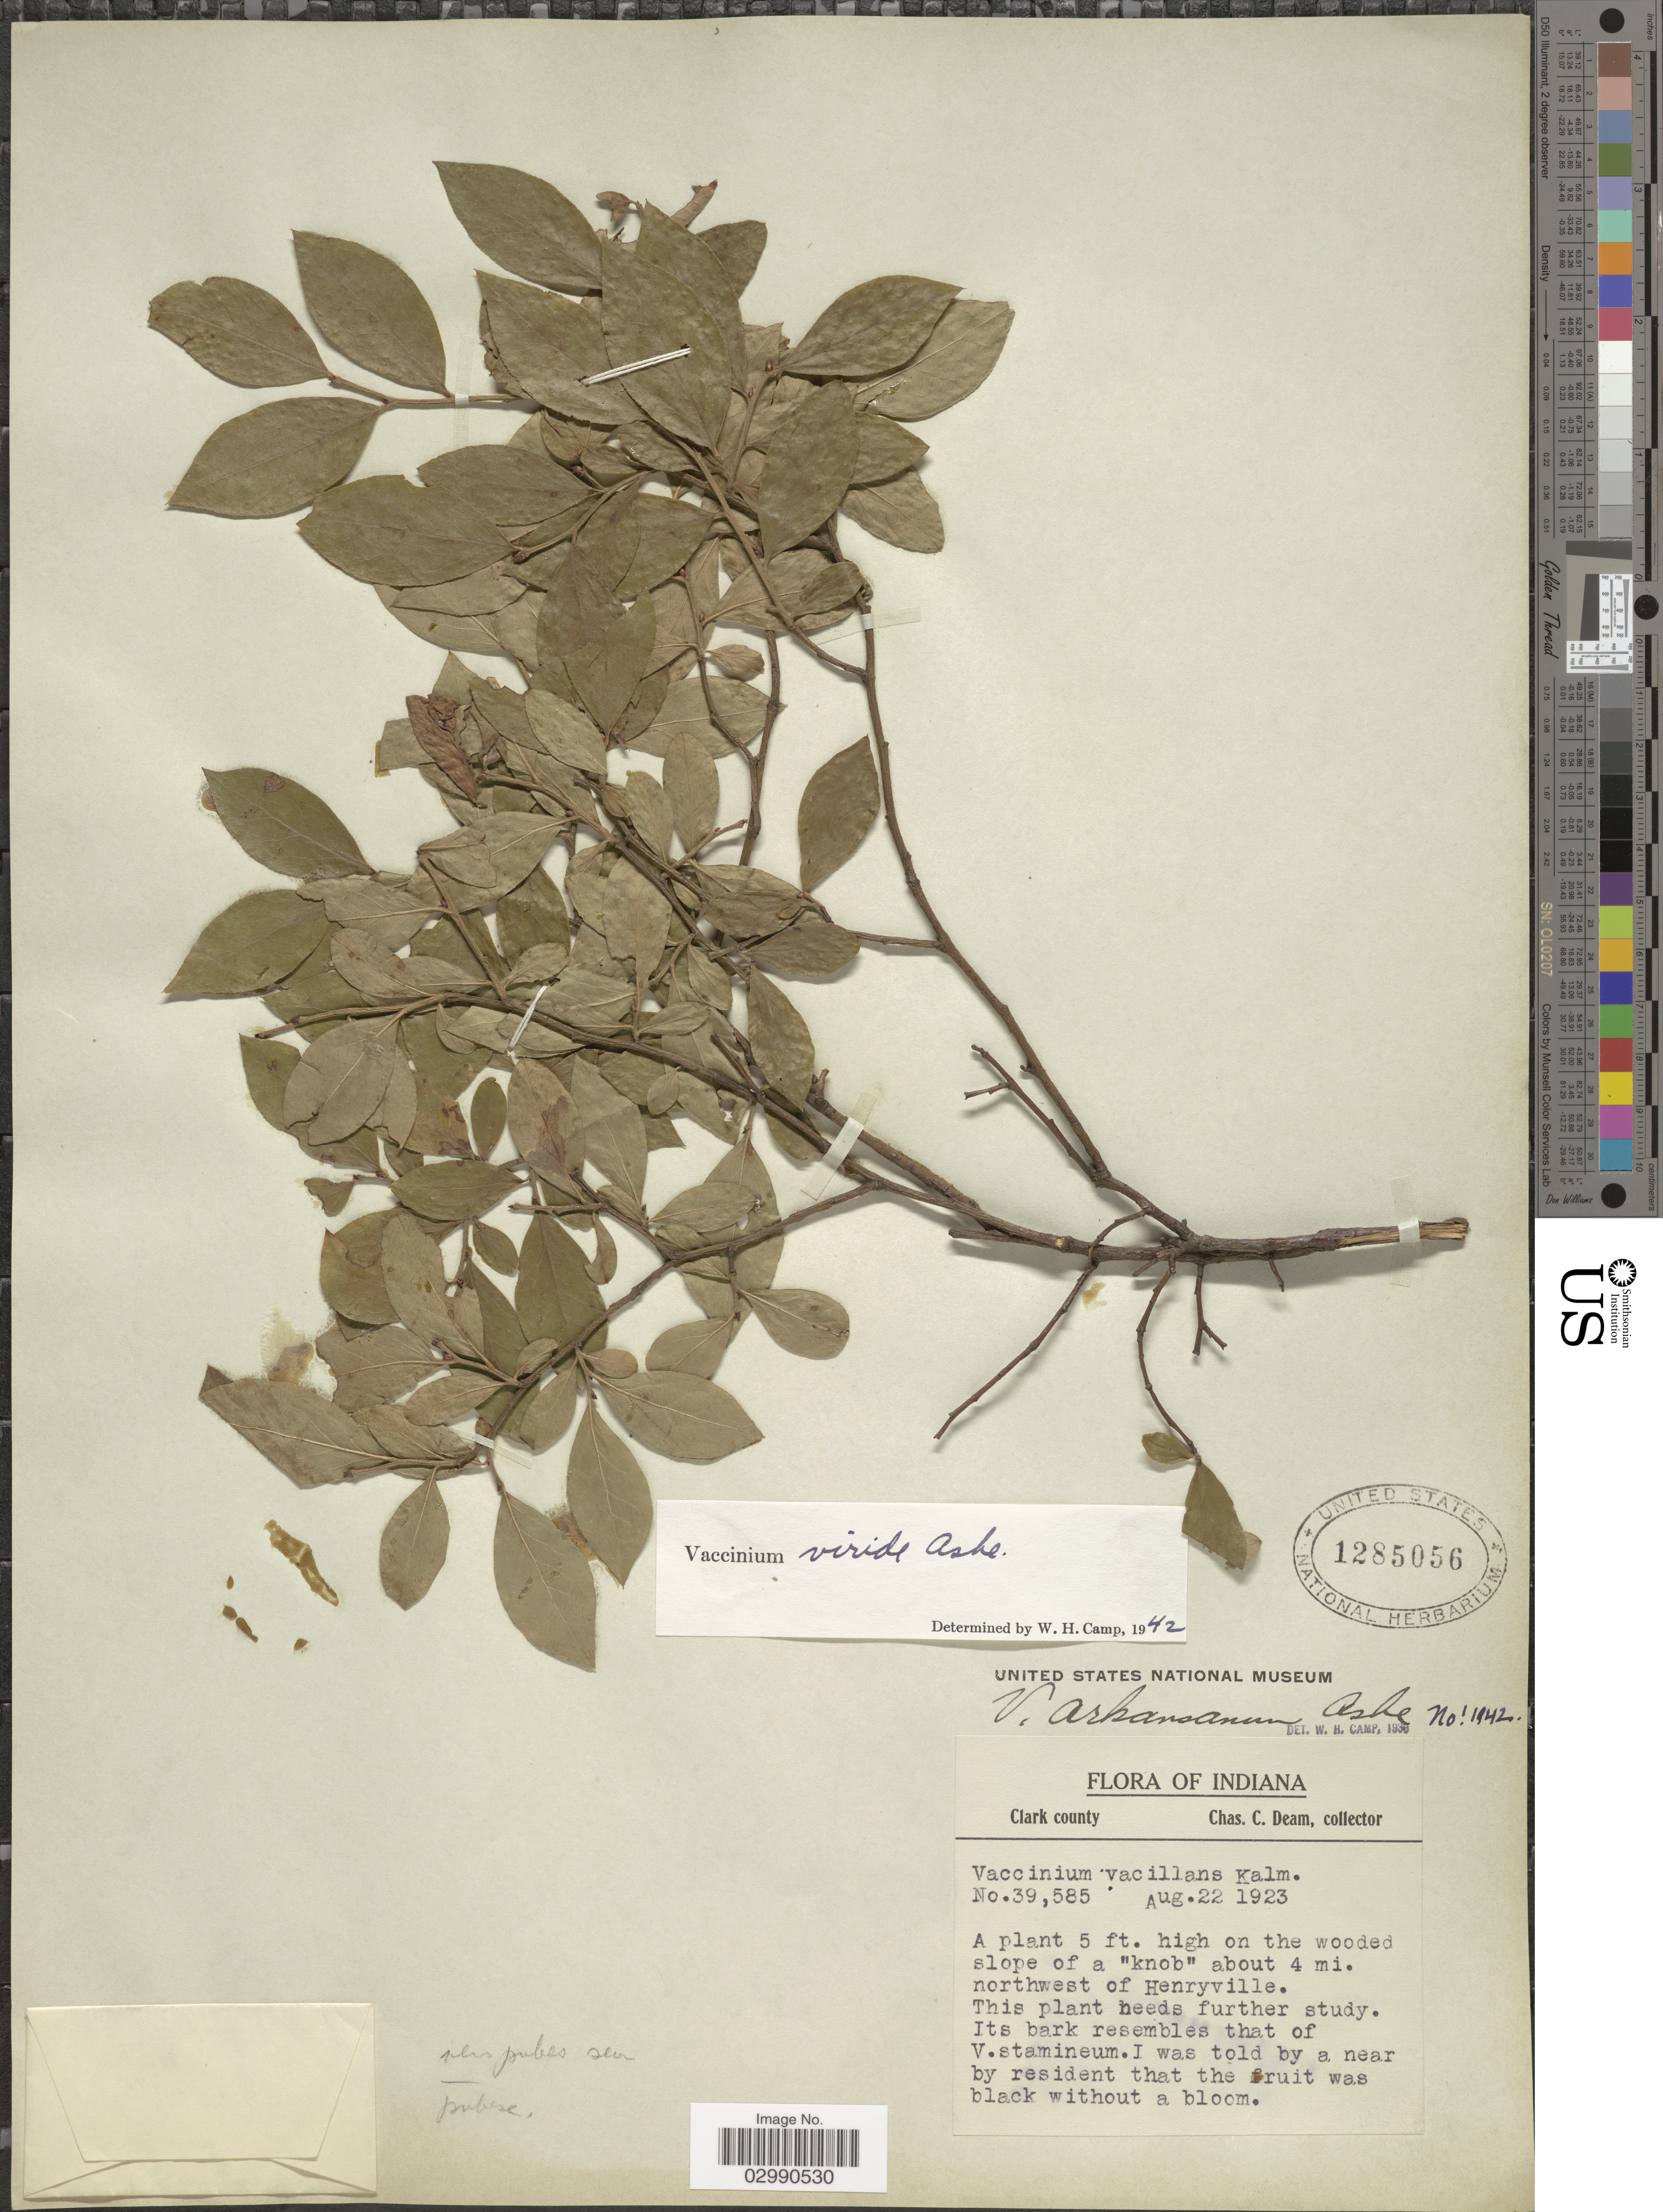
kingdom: Plantae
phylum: Tracheophyta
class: Magnoliopsida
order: Ericales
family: Ericaceae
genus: Vaccinium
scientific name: Vaccinium viride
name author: Ashe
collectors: C. C. Deam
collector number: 39585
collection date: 1923-08-22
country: United States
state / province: Indiana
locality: Clark County. About 4 mi. northwest of Henryville.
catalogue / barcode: US 1285056